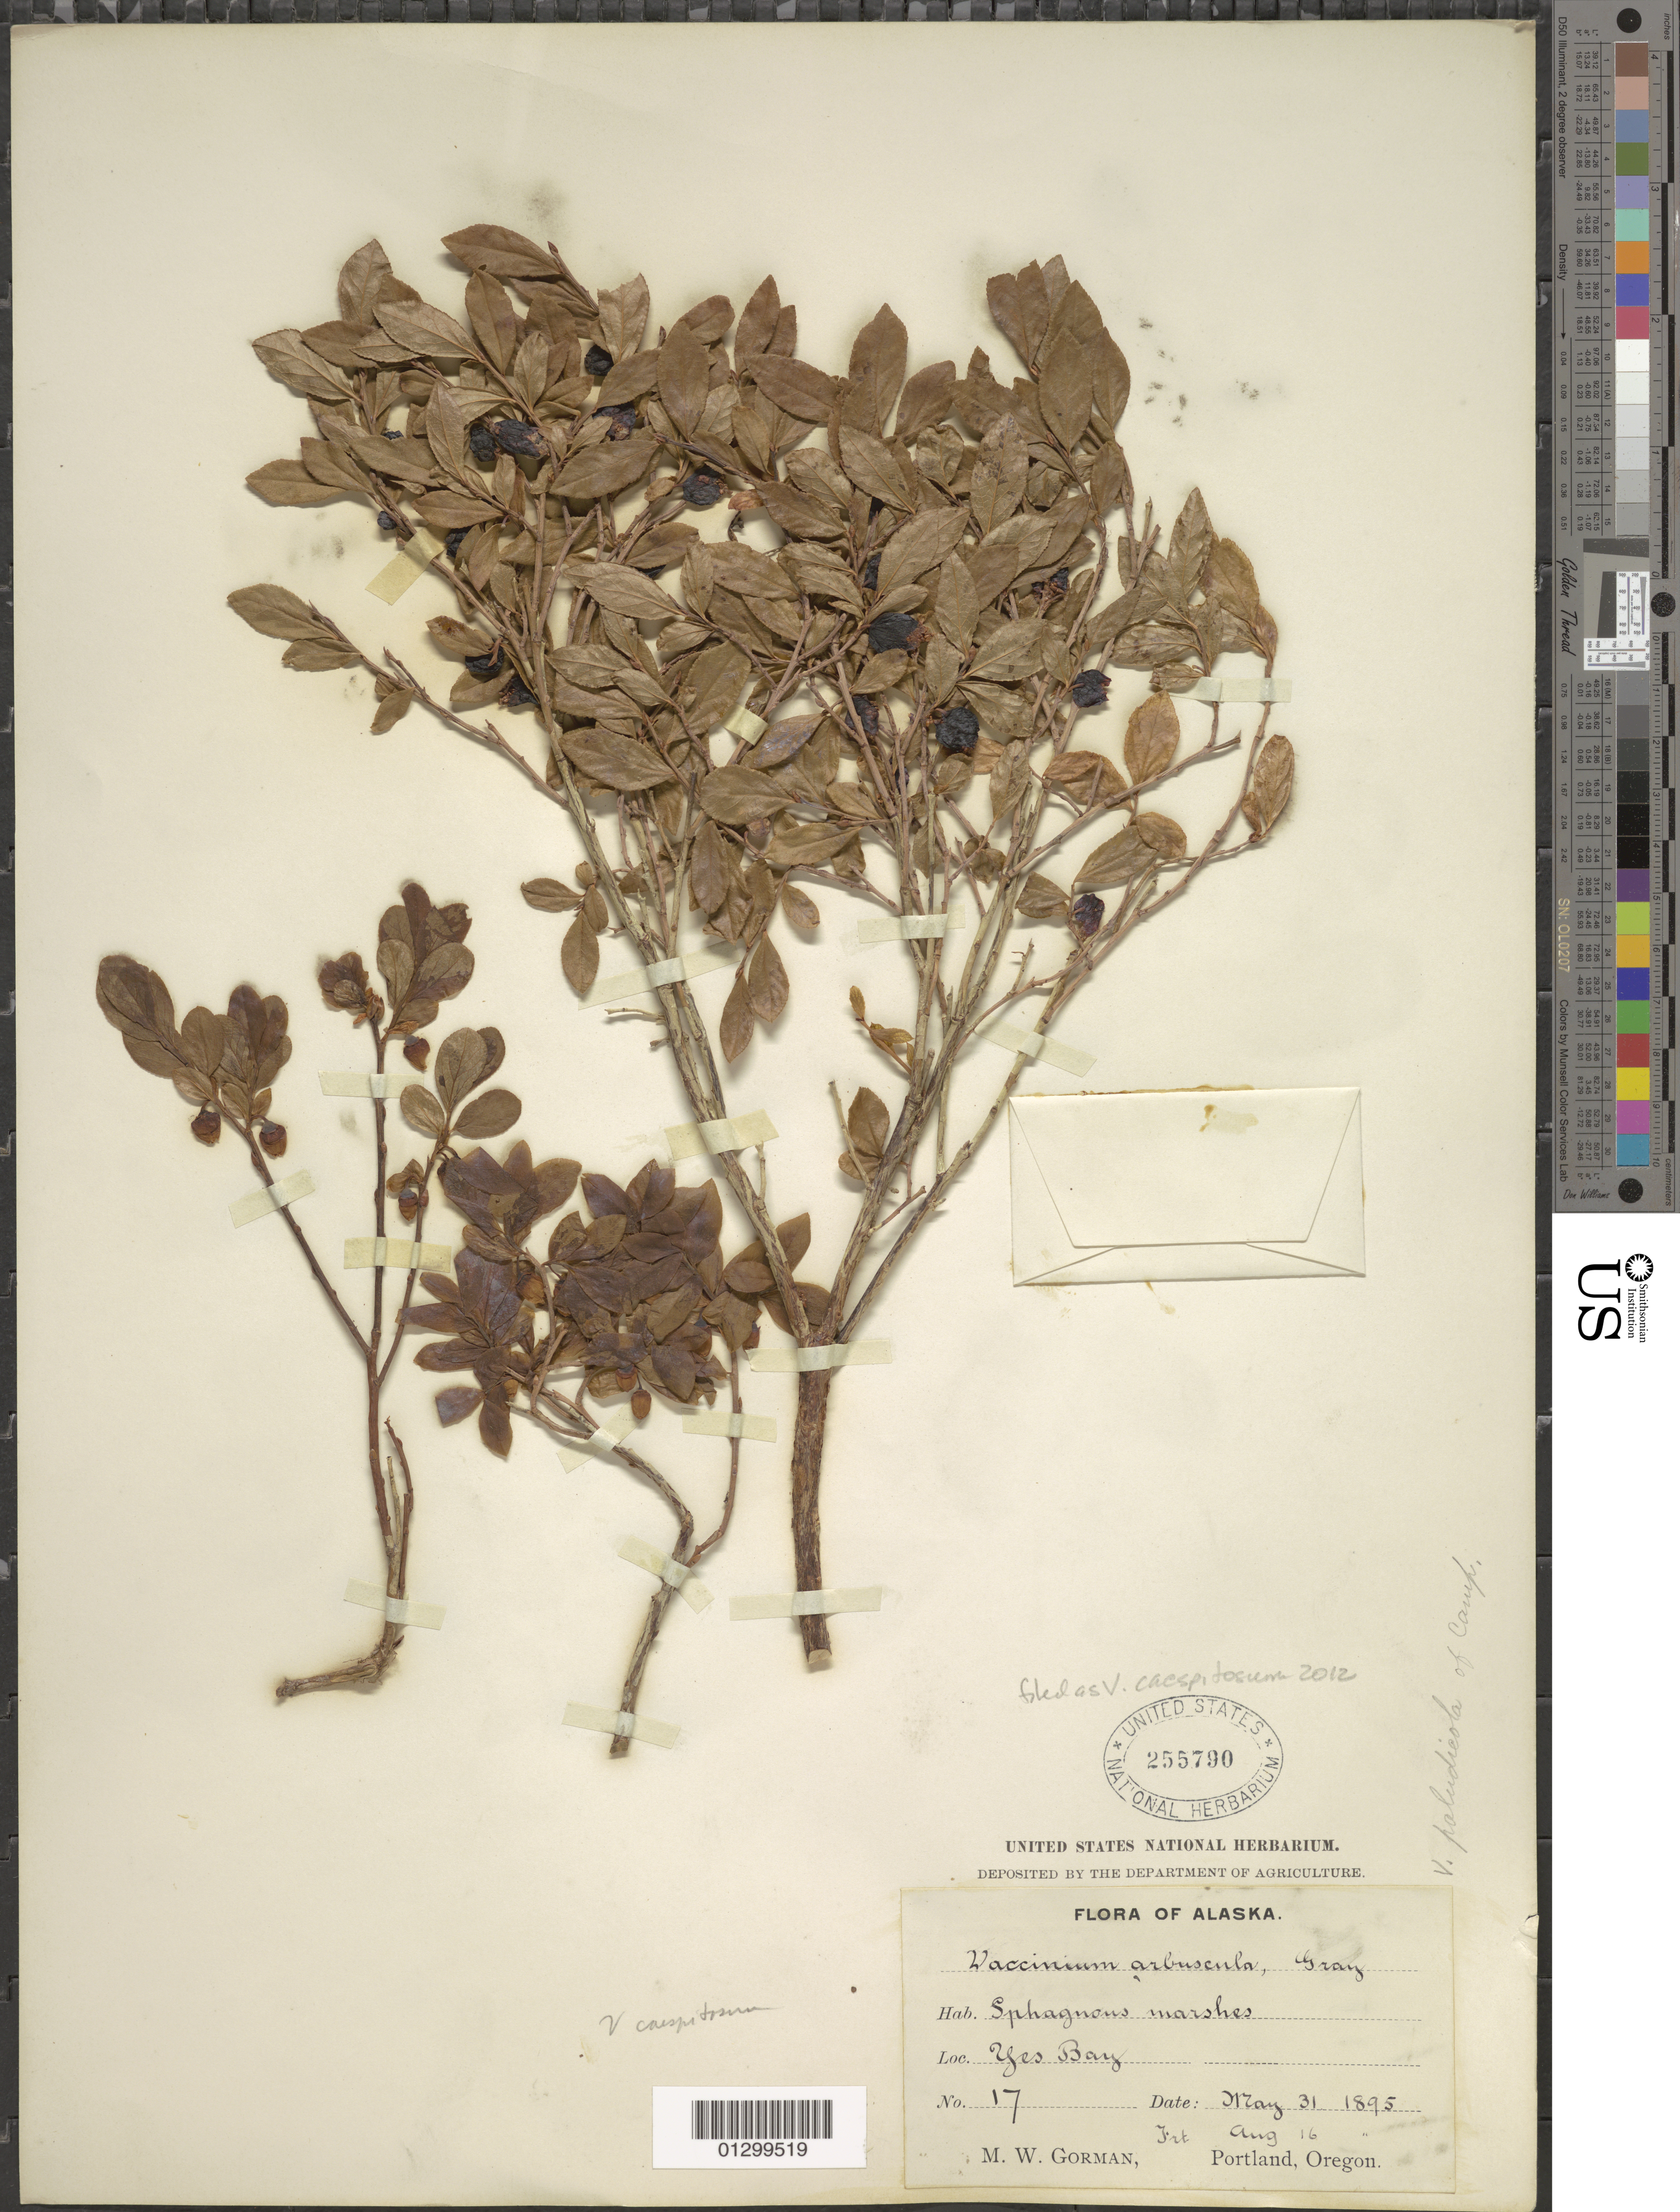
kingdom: Plantae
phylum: Tracheophyta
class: Magnoliopsida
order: Ericales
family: Ericaceae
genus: Vaccinium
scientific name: Vaccinium caespitosum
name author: Michx.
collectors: M. W. Gorman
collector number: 17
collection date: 1895-05-31/1895-08-16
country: United States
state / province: Alaska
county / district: Ketchikan Gateway Borough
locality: Yes Bay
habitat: Sphagnum marshes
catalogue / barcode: US 255790